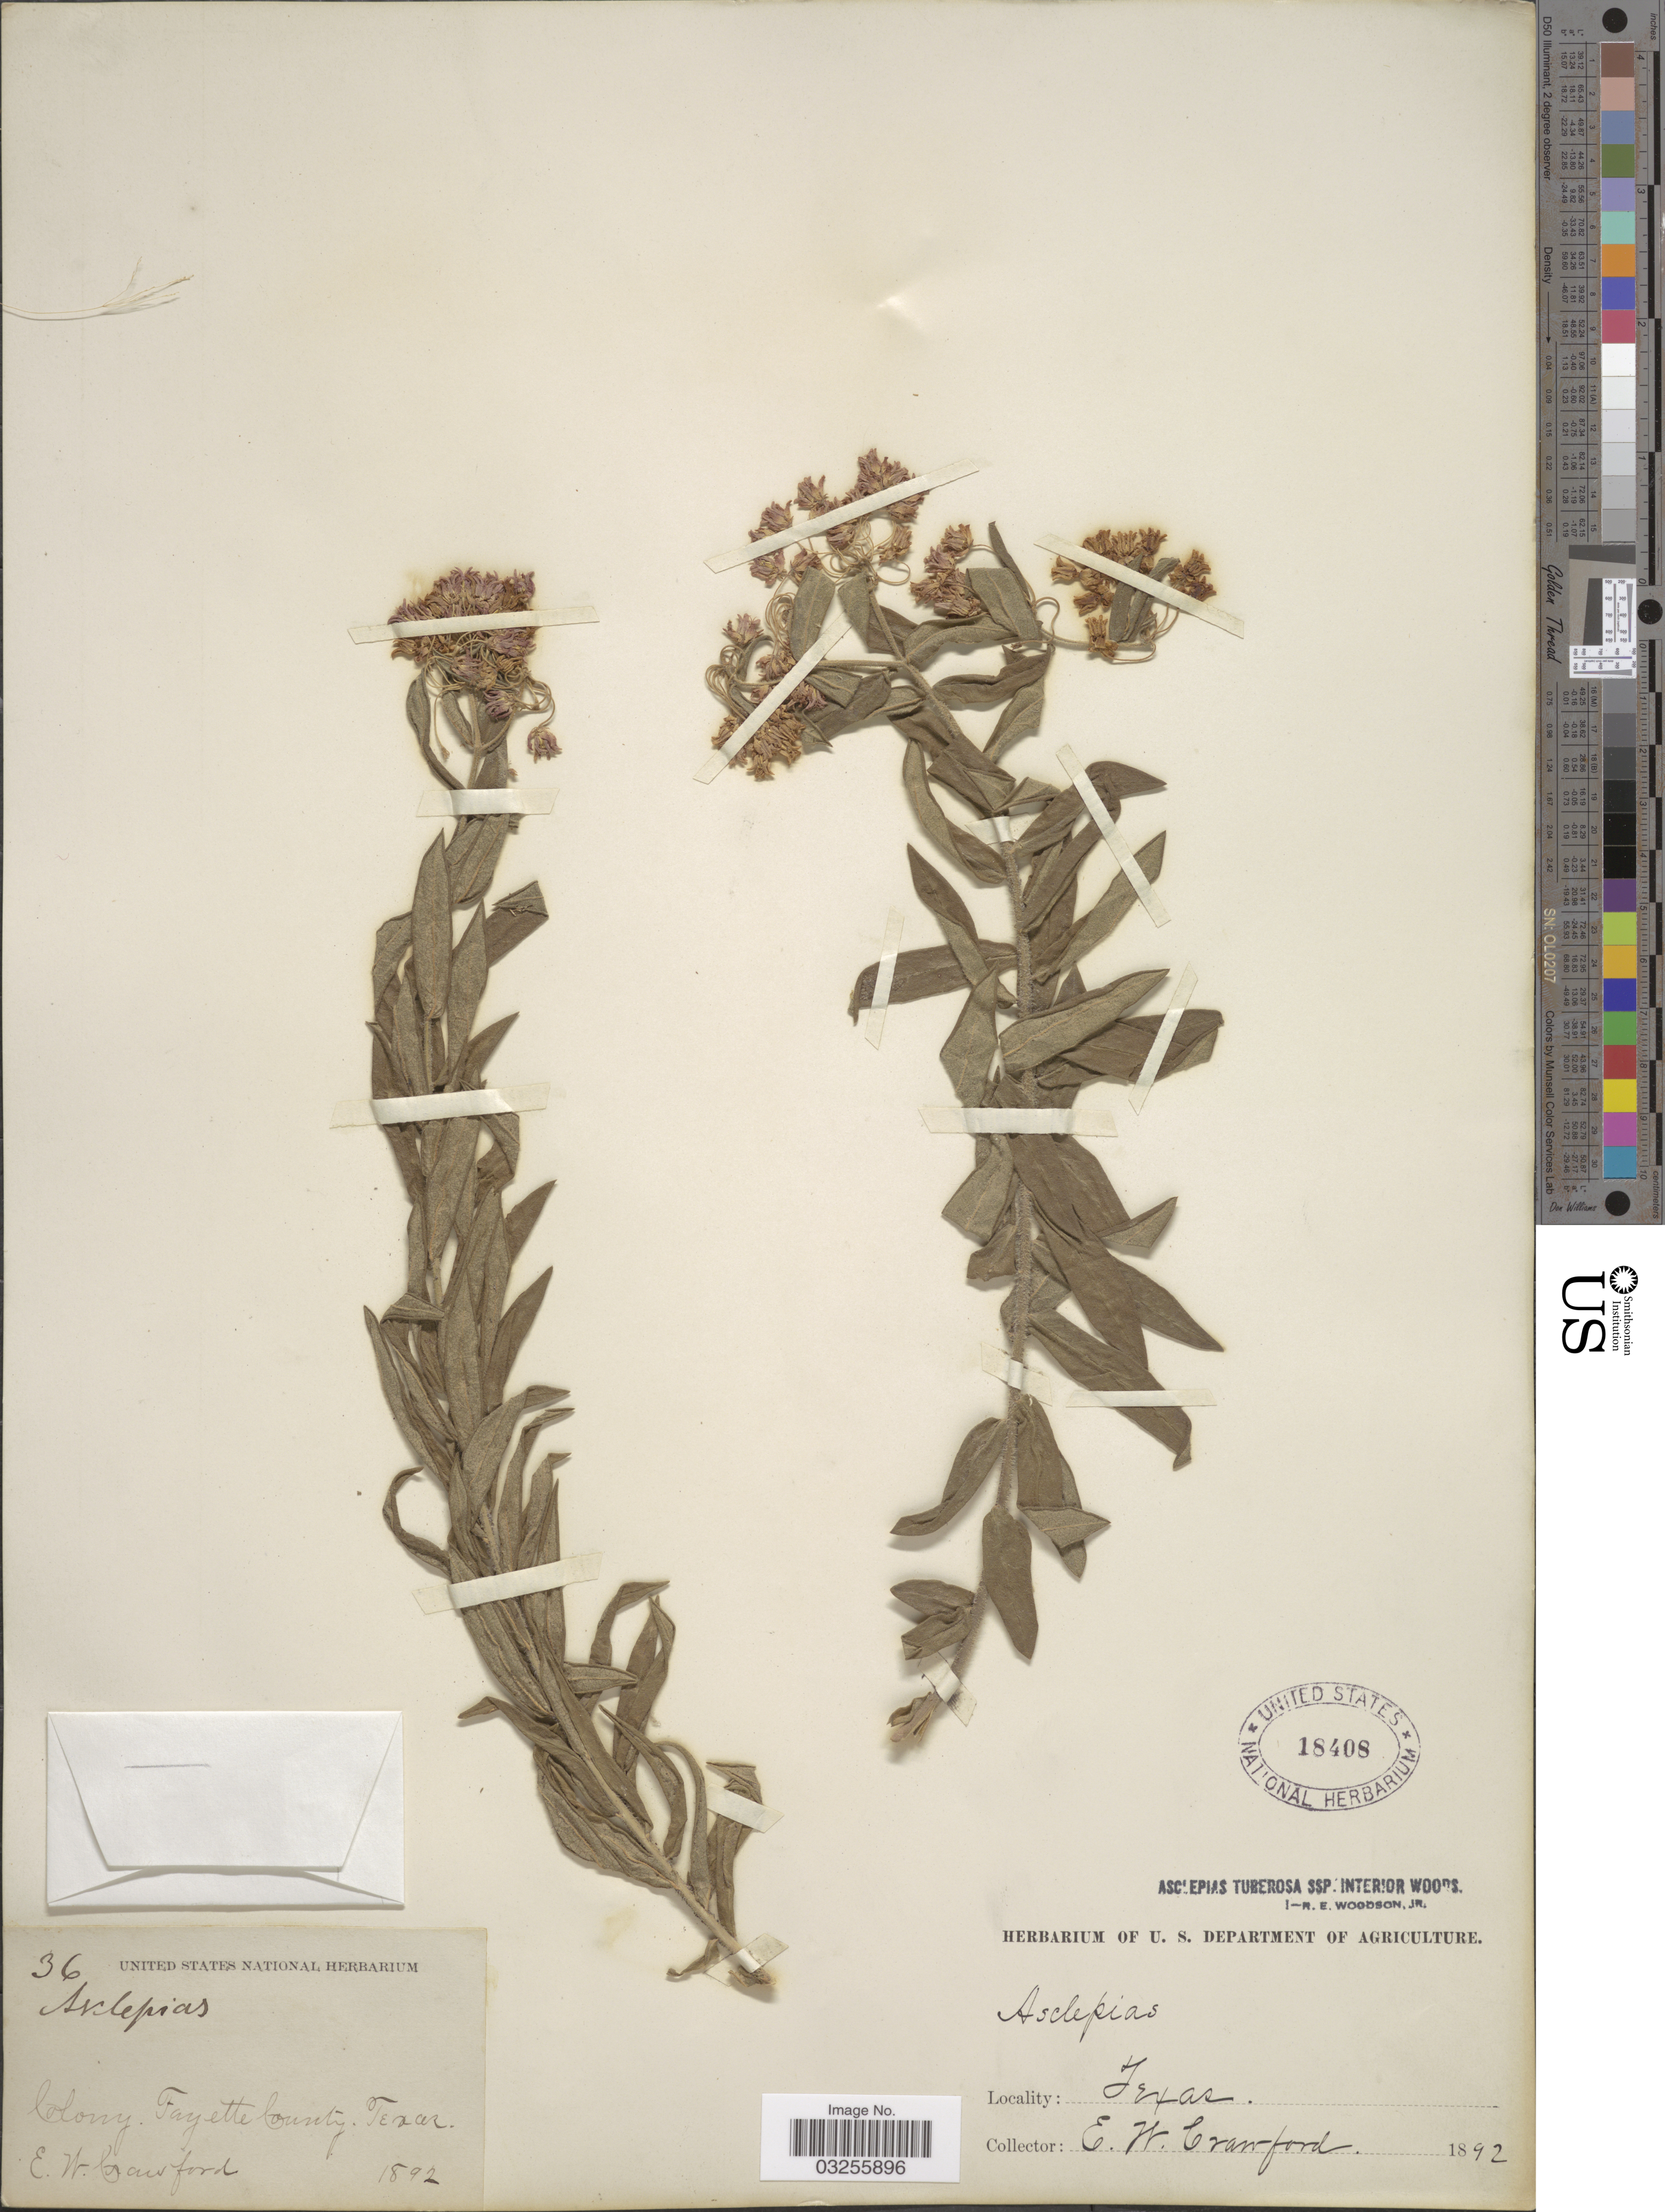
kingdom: Plantae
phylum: Tracheophyta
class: Magnoliopsida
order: Gentianales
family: Apocynaceae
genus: Asclepias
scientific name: Asclepias tuberosa subsp. interior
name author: Woodson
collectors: E. Crawford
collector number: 36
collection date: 1892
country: United States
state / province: Texas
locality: Colony. Fayette County.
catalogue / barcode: US 18408